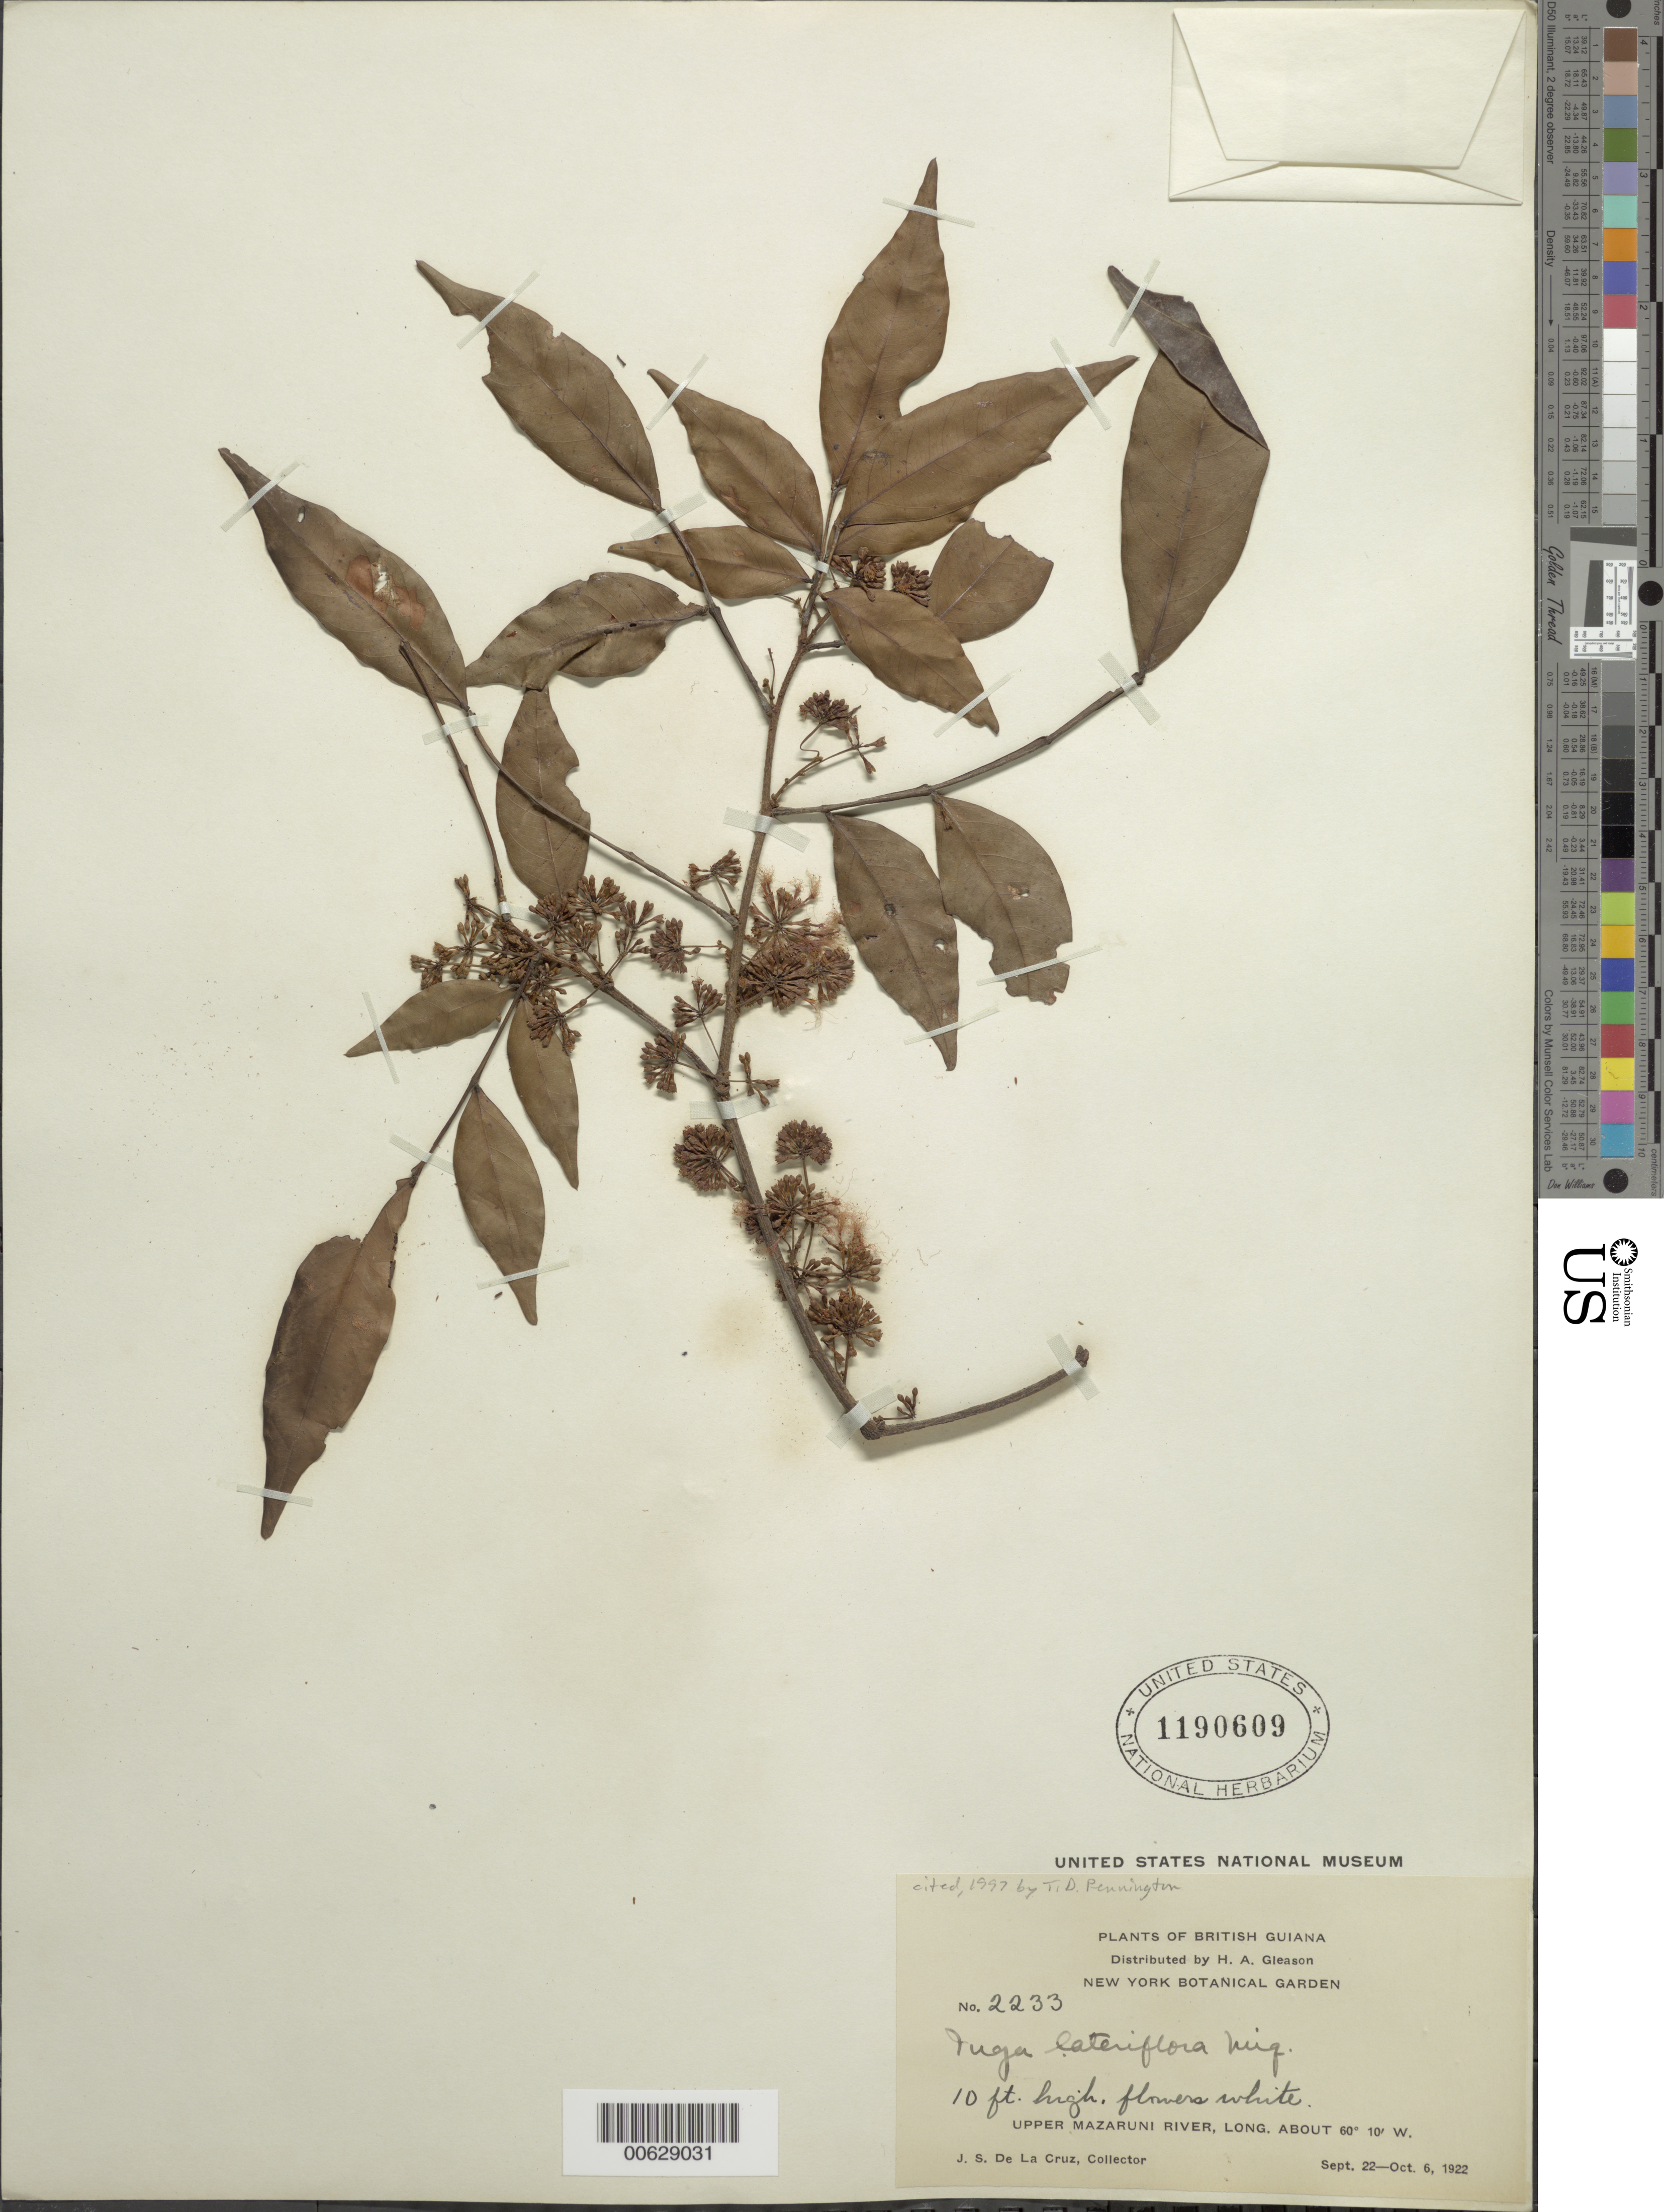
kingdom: Plantae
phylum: Tracheophyta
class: Magnoliopsida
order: Fabales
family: Fabaceae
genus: Inga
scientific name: Inga lateriflora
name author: Miq.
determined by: Pennington, T. D., (K)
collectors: J. S. de la Cruz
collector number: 2233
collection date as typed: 22-Sep-22 to 6-Oct-22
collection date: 1922-09-22/1922-10-06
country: Guyana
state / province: Cuyuni-Mazaruni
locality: Upper Mazaruni R.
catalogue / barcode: US 1190609